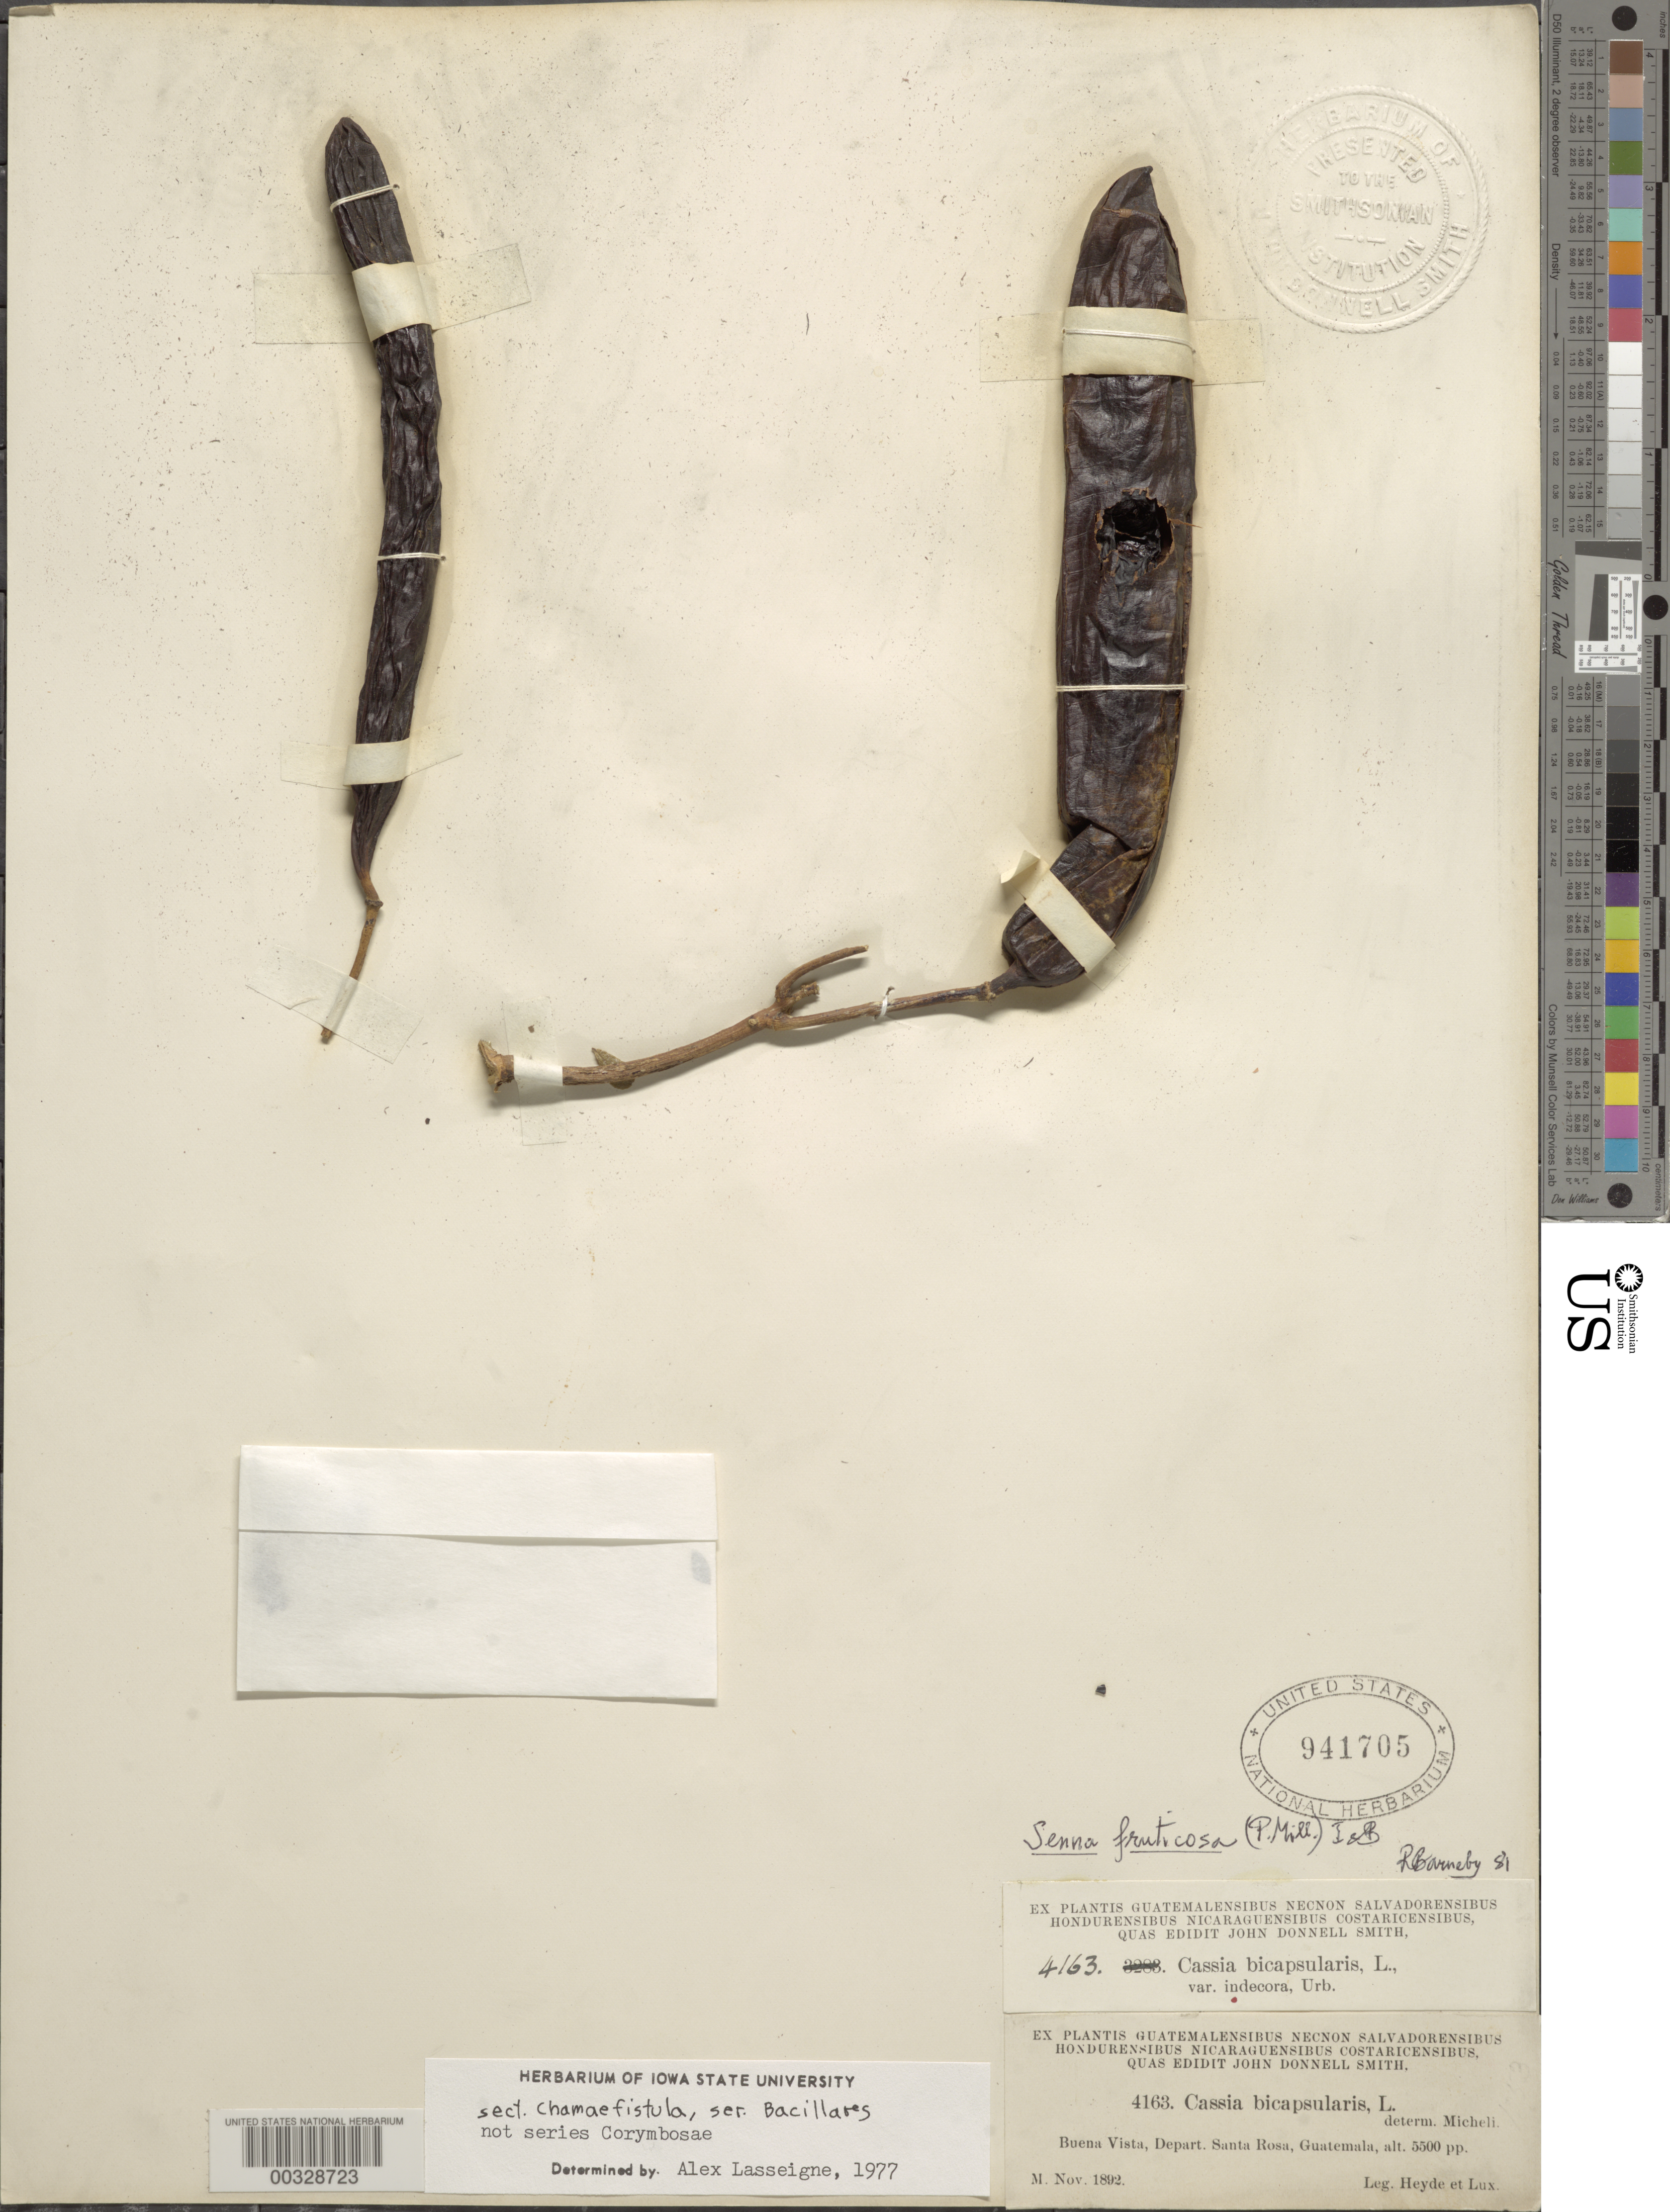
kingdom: Plantae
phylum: Tracheophyta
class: Magnoliopsida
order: Fabales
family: Fabaceae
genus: Senna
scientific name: Senna fruticosa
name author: (Benth.) H.S. Irwin & Barneby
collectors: E. T. Heyde & E. Lux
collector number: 4163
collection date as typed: Nov 1892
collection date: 1892-11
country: Guatemala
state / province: Santa Rosa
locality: Buena Vista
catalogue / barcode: US 941705